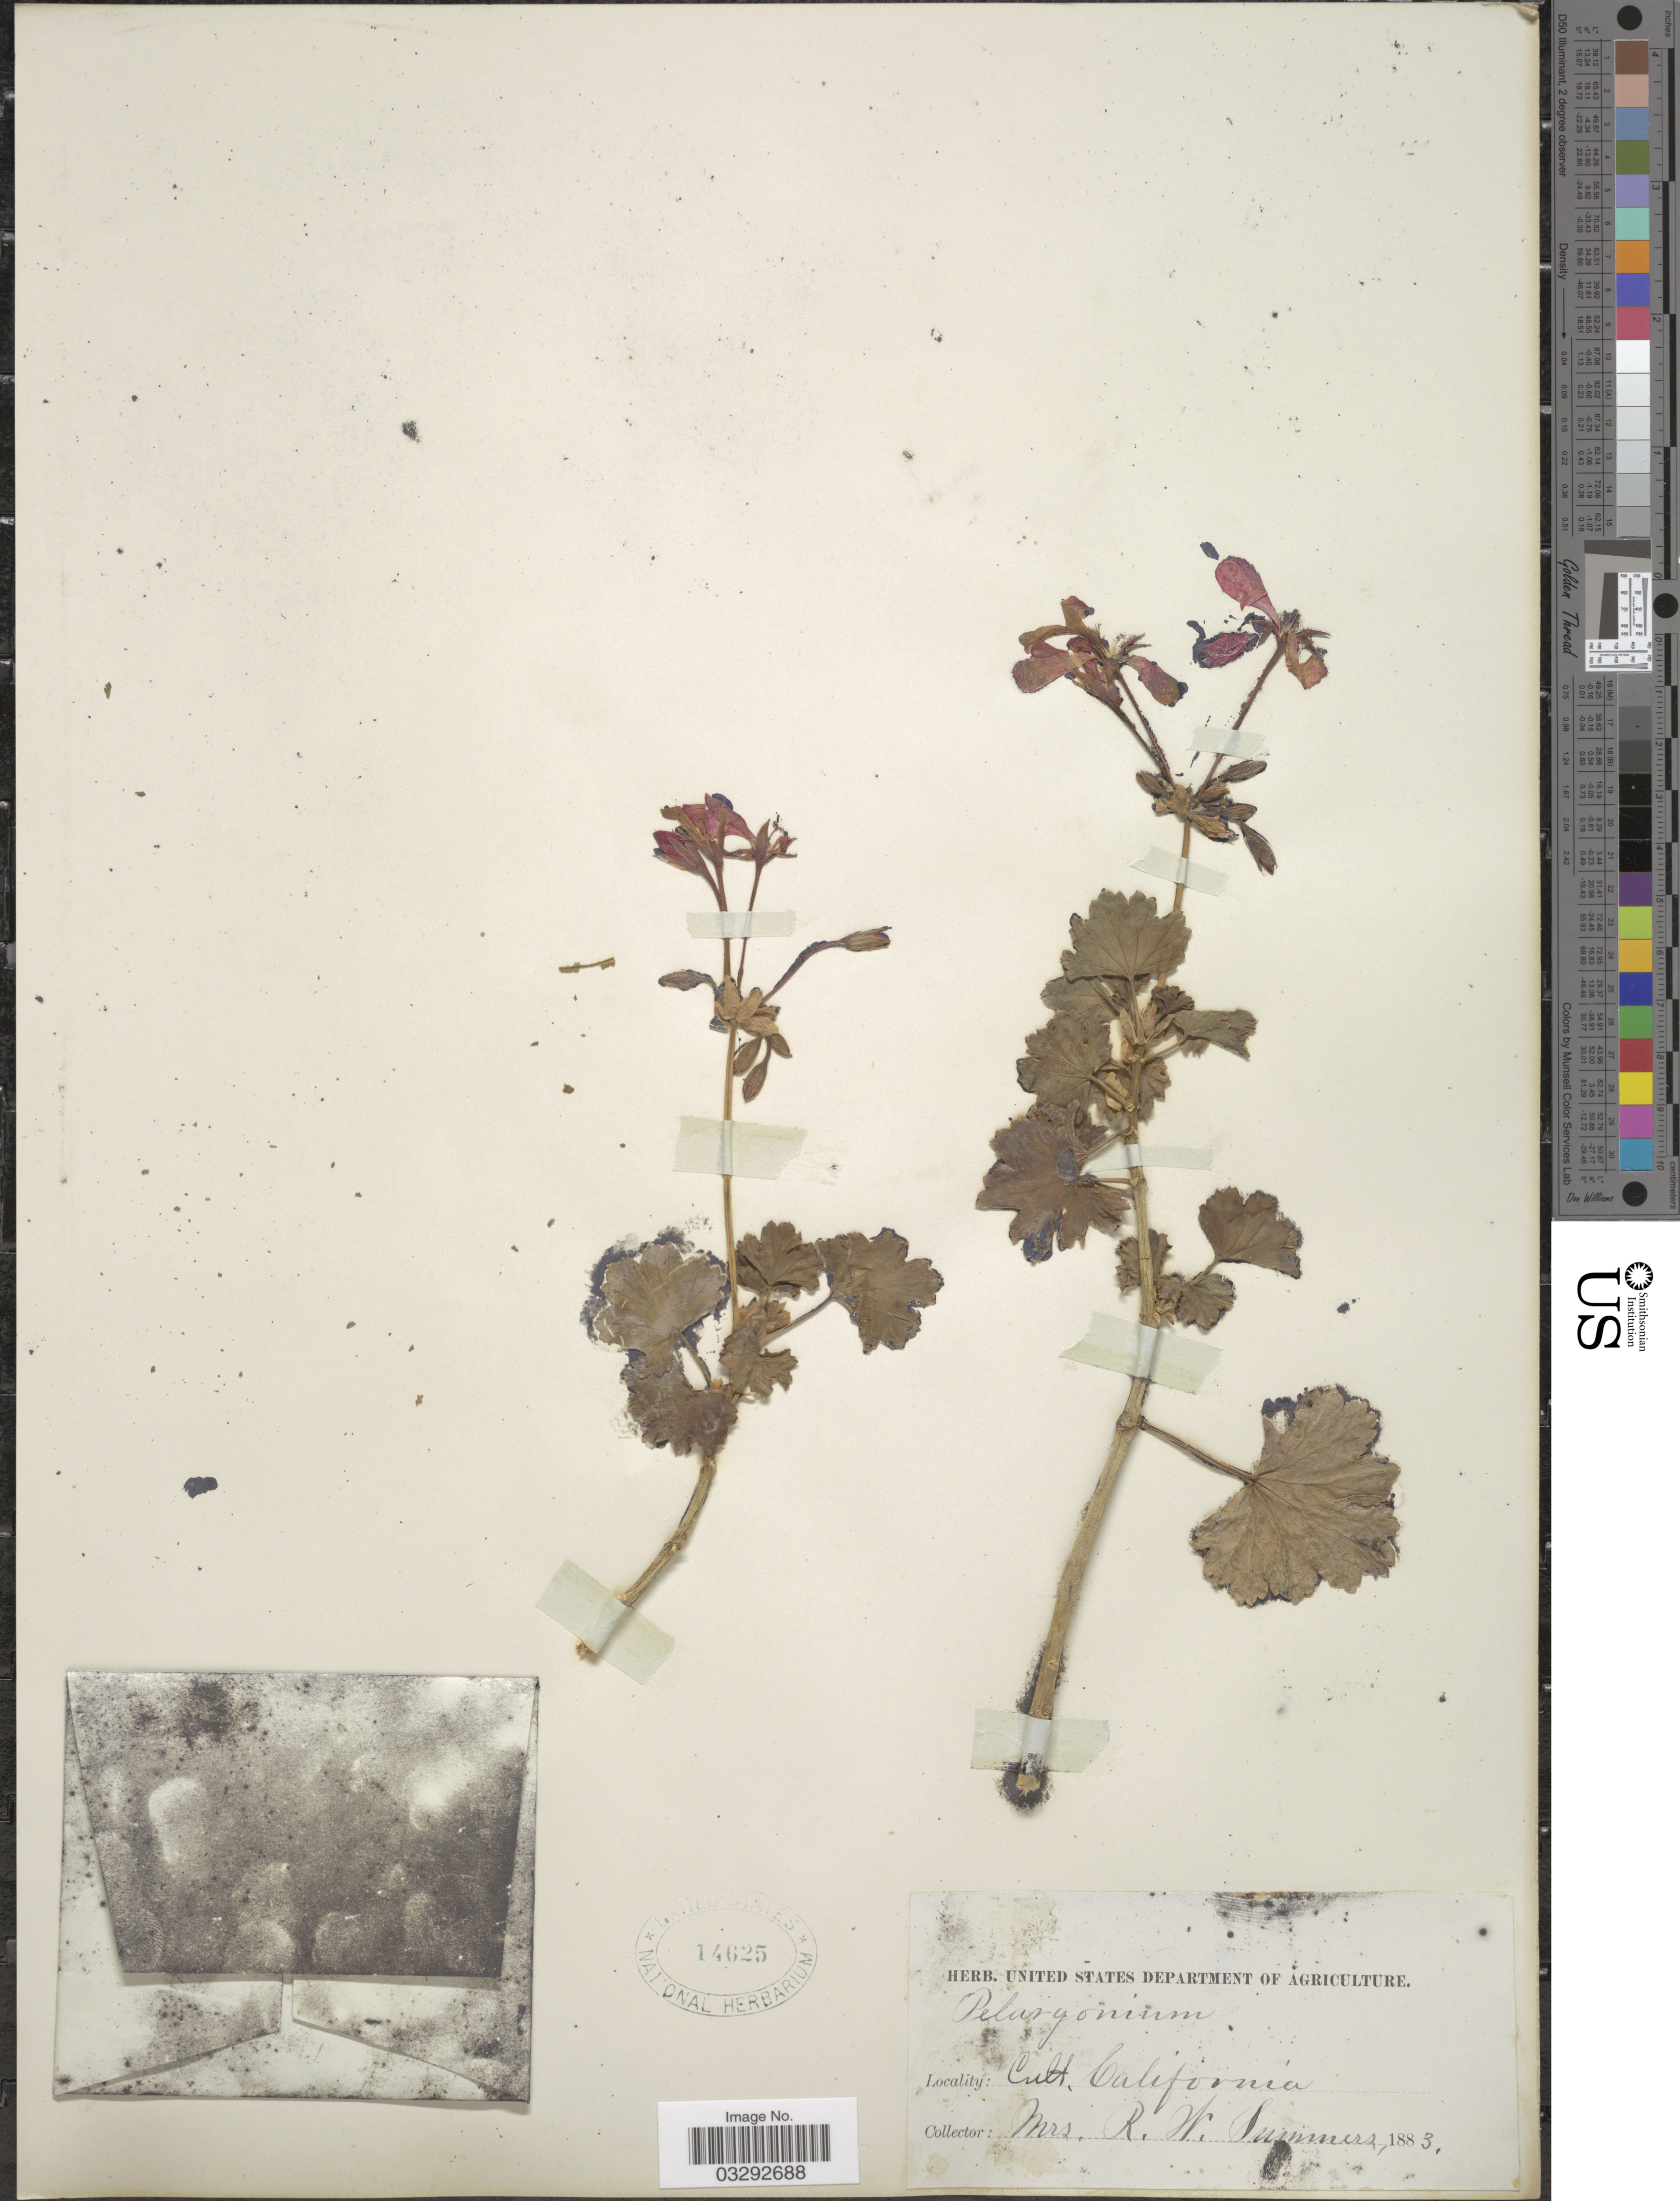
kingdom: Plantae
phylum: Tracheophyta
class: Magnoliopsida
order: Geraniales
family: Geraniaceae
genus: Pelargonium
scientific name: Pelargonium sp.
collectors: R. Summers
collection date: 1883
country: United States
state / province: California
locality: Cult. California.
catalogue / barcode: US 14625